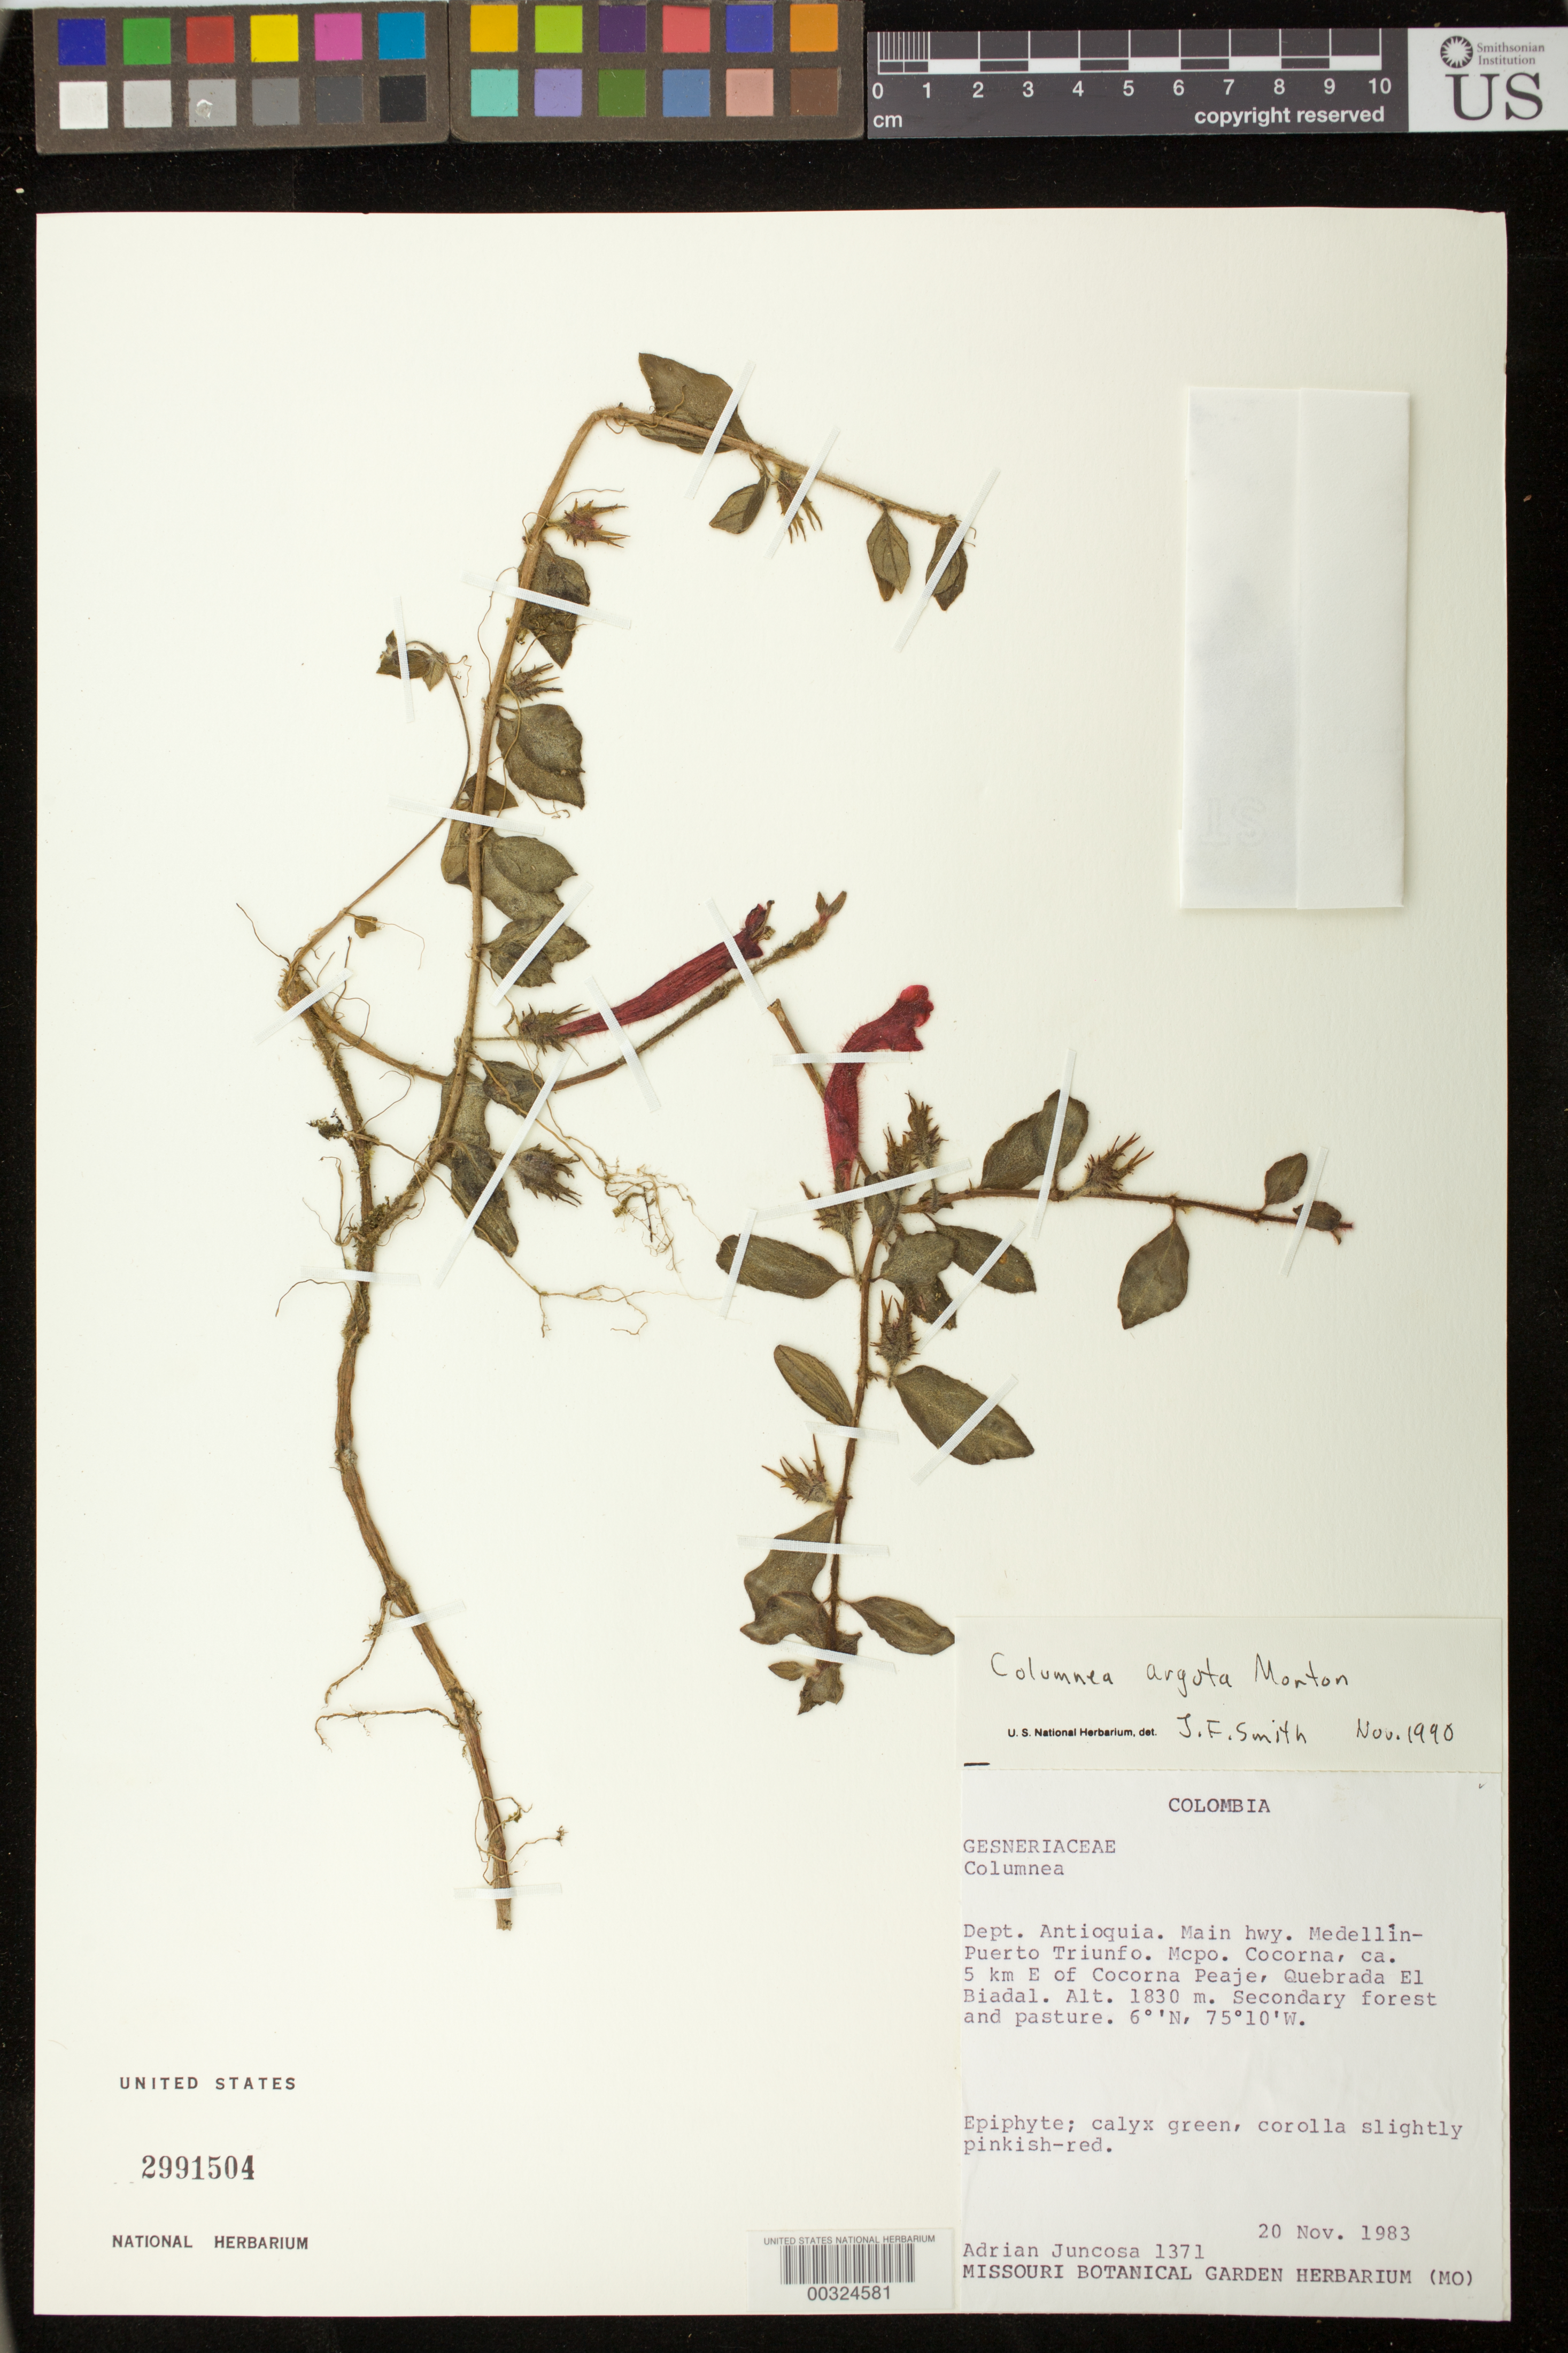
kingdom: Plantae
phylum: Tracheophyta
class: Magnoliopsida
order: Lamiales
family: Gesneriaceae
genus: Columnea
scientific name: Columnea arguta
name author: C.V. Morton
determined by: Skog, Laurence E.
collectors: A. Juncosa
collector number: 1371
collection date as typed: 20 Nov 1983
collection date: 1983-11-20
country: Colombia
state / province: Antioquia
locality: Main hwy. Medellín - Puerto Triunfo; Mcpo. Cocorna, ca. 5 km E of Cocorna Peaje, Quebrada El Biadal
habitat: Secondary forest and pasture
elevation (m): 1830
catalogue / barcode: US 2991504